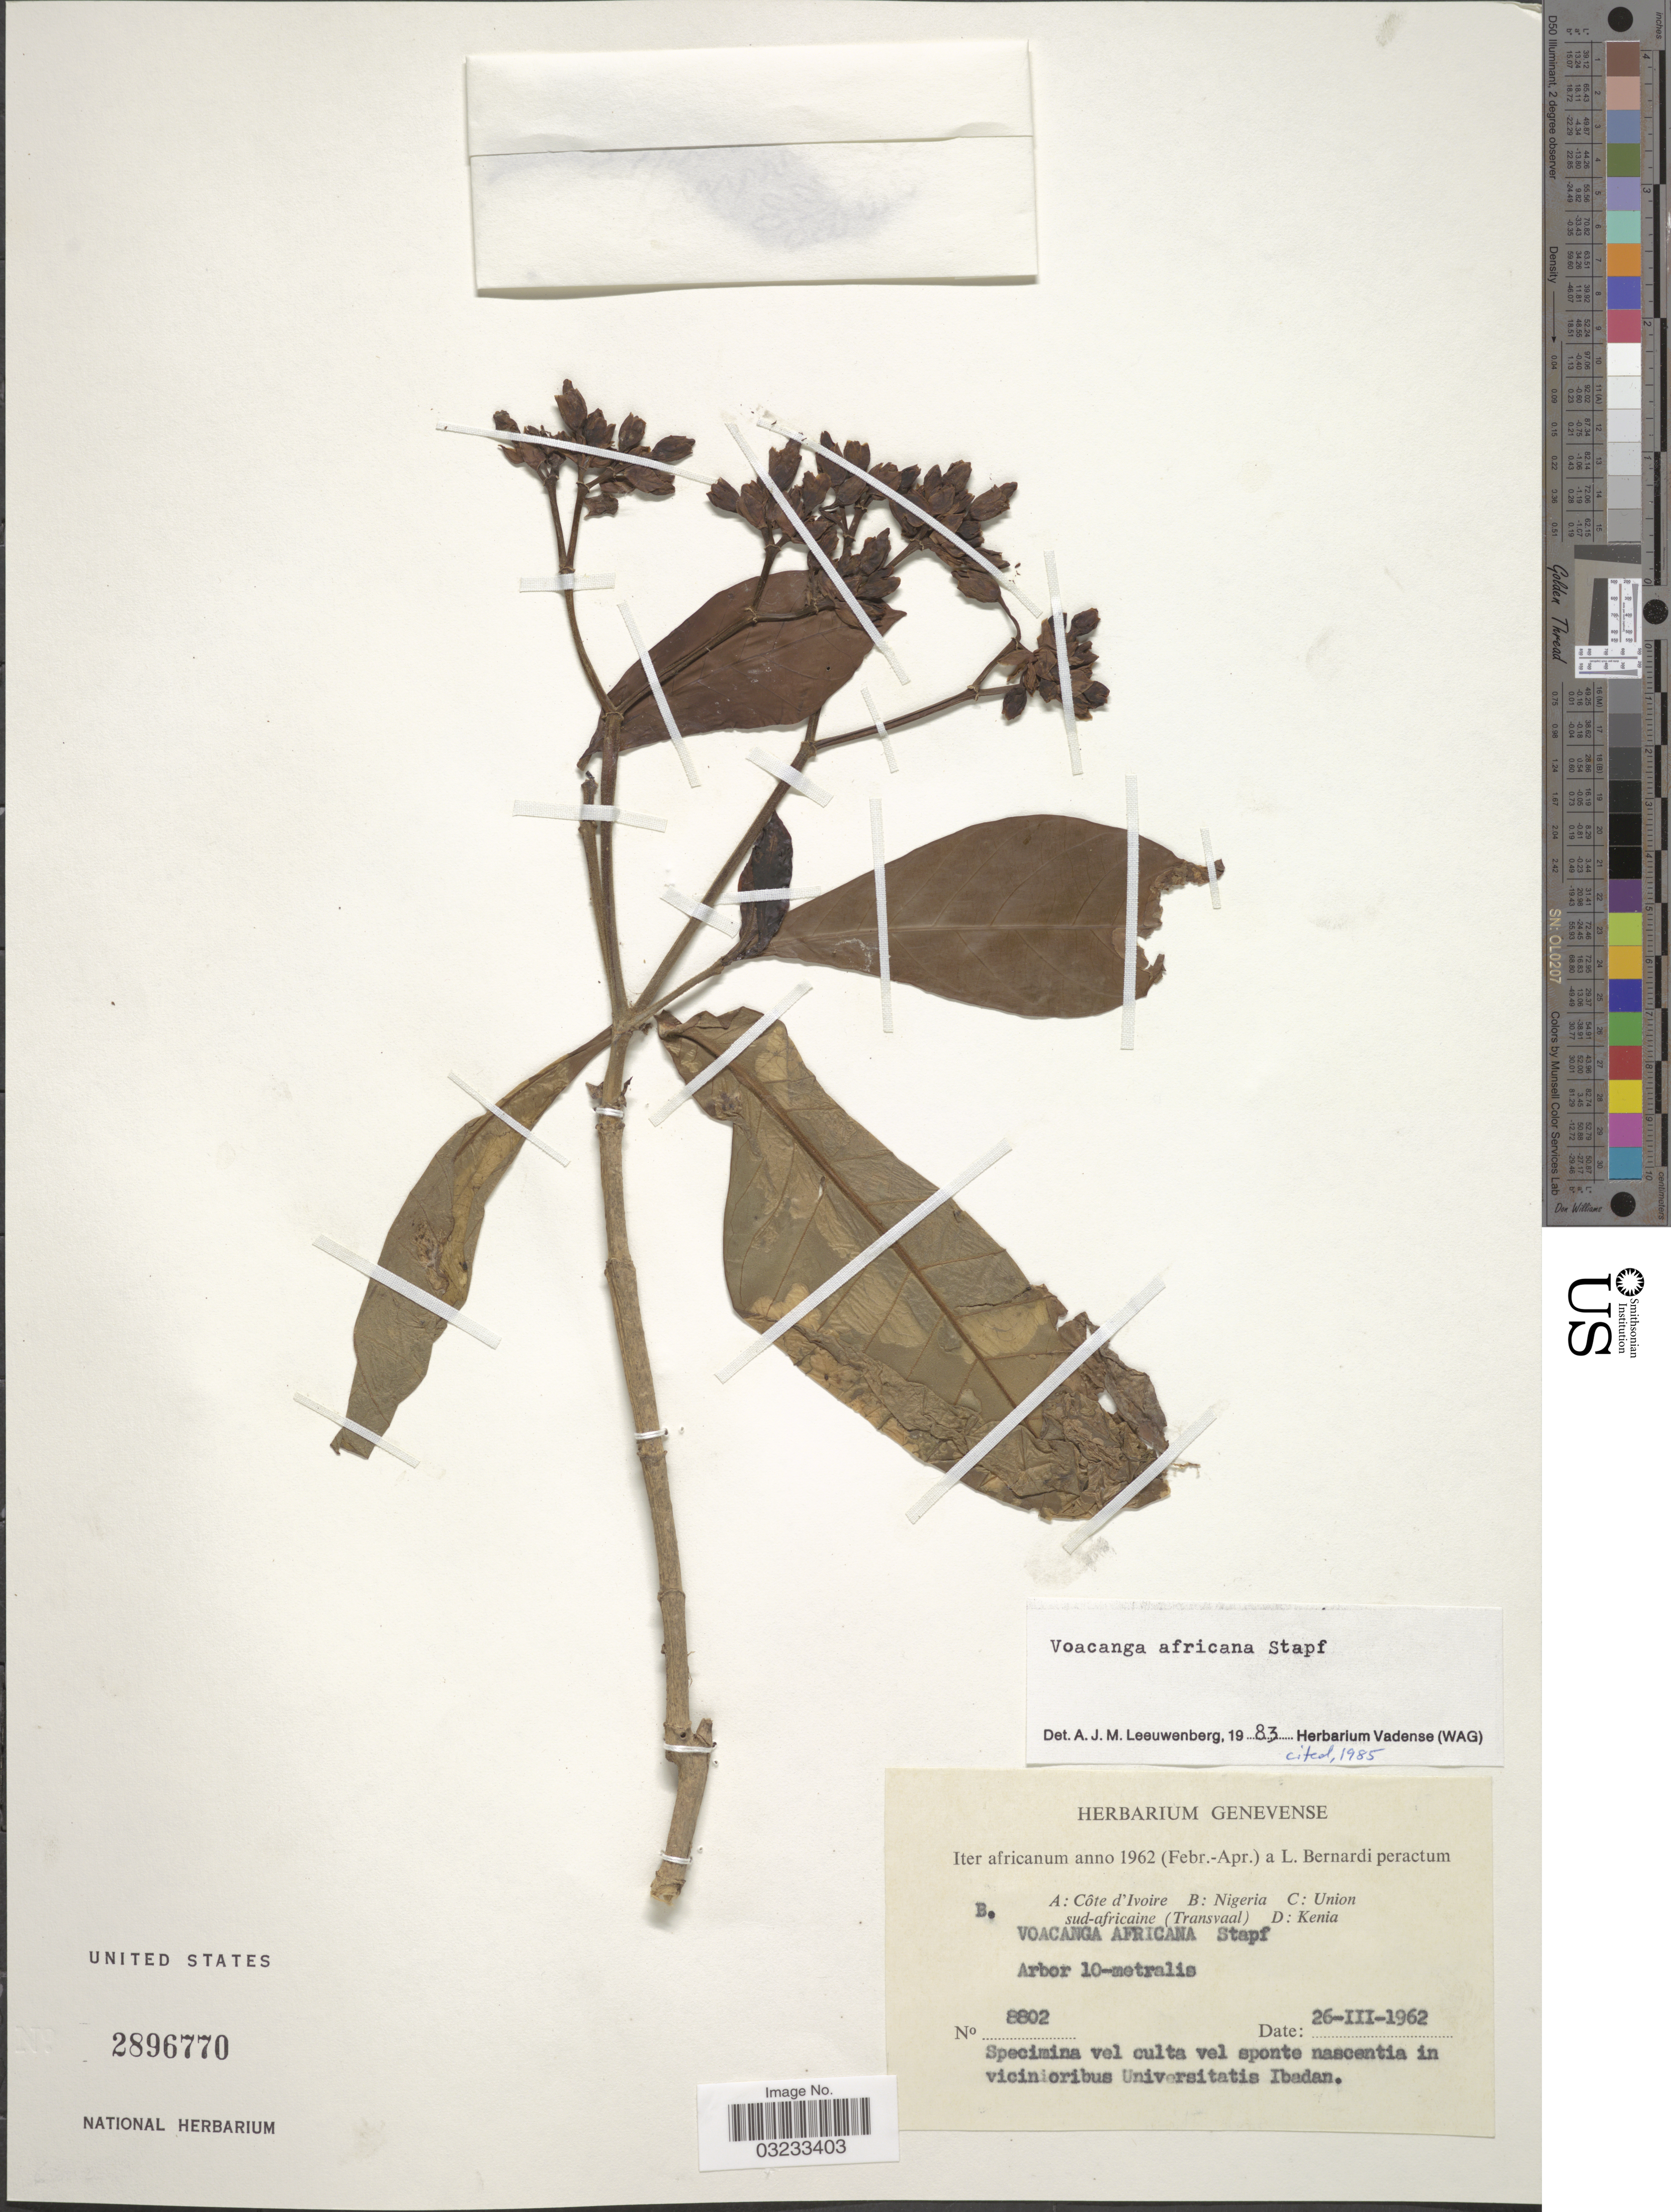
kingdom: Plantae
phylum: Tracheophyta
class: Magnoliopsida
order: Gentianales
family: Apocynaceae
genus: Voacanga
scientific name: Voacanga africana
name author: Stapf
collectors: L. Bernardi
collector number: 8802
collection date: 1962-03-26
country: Nigeria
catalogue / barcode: US 2896770